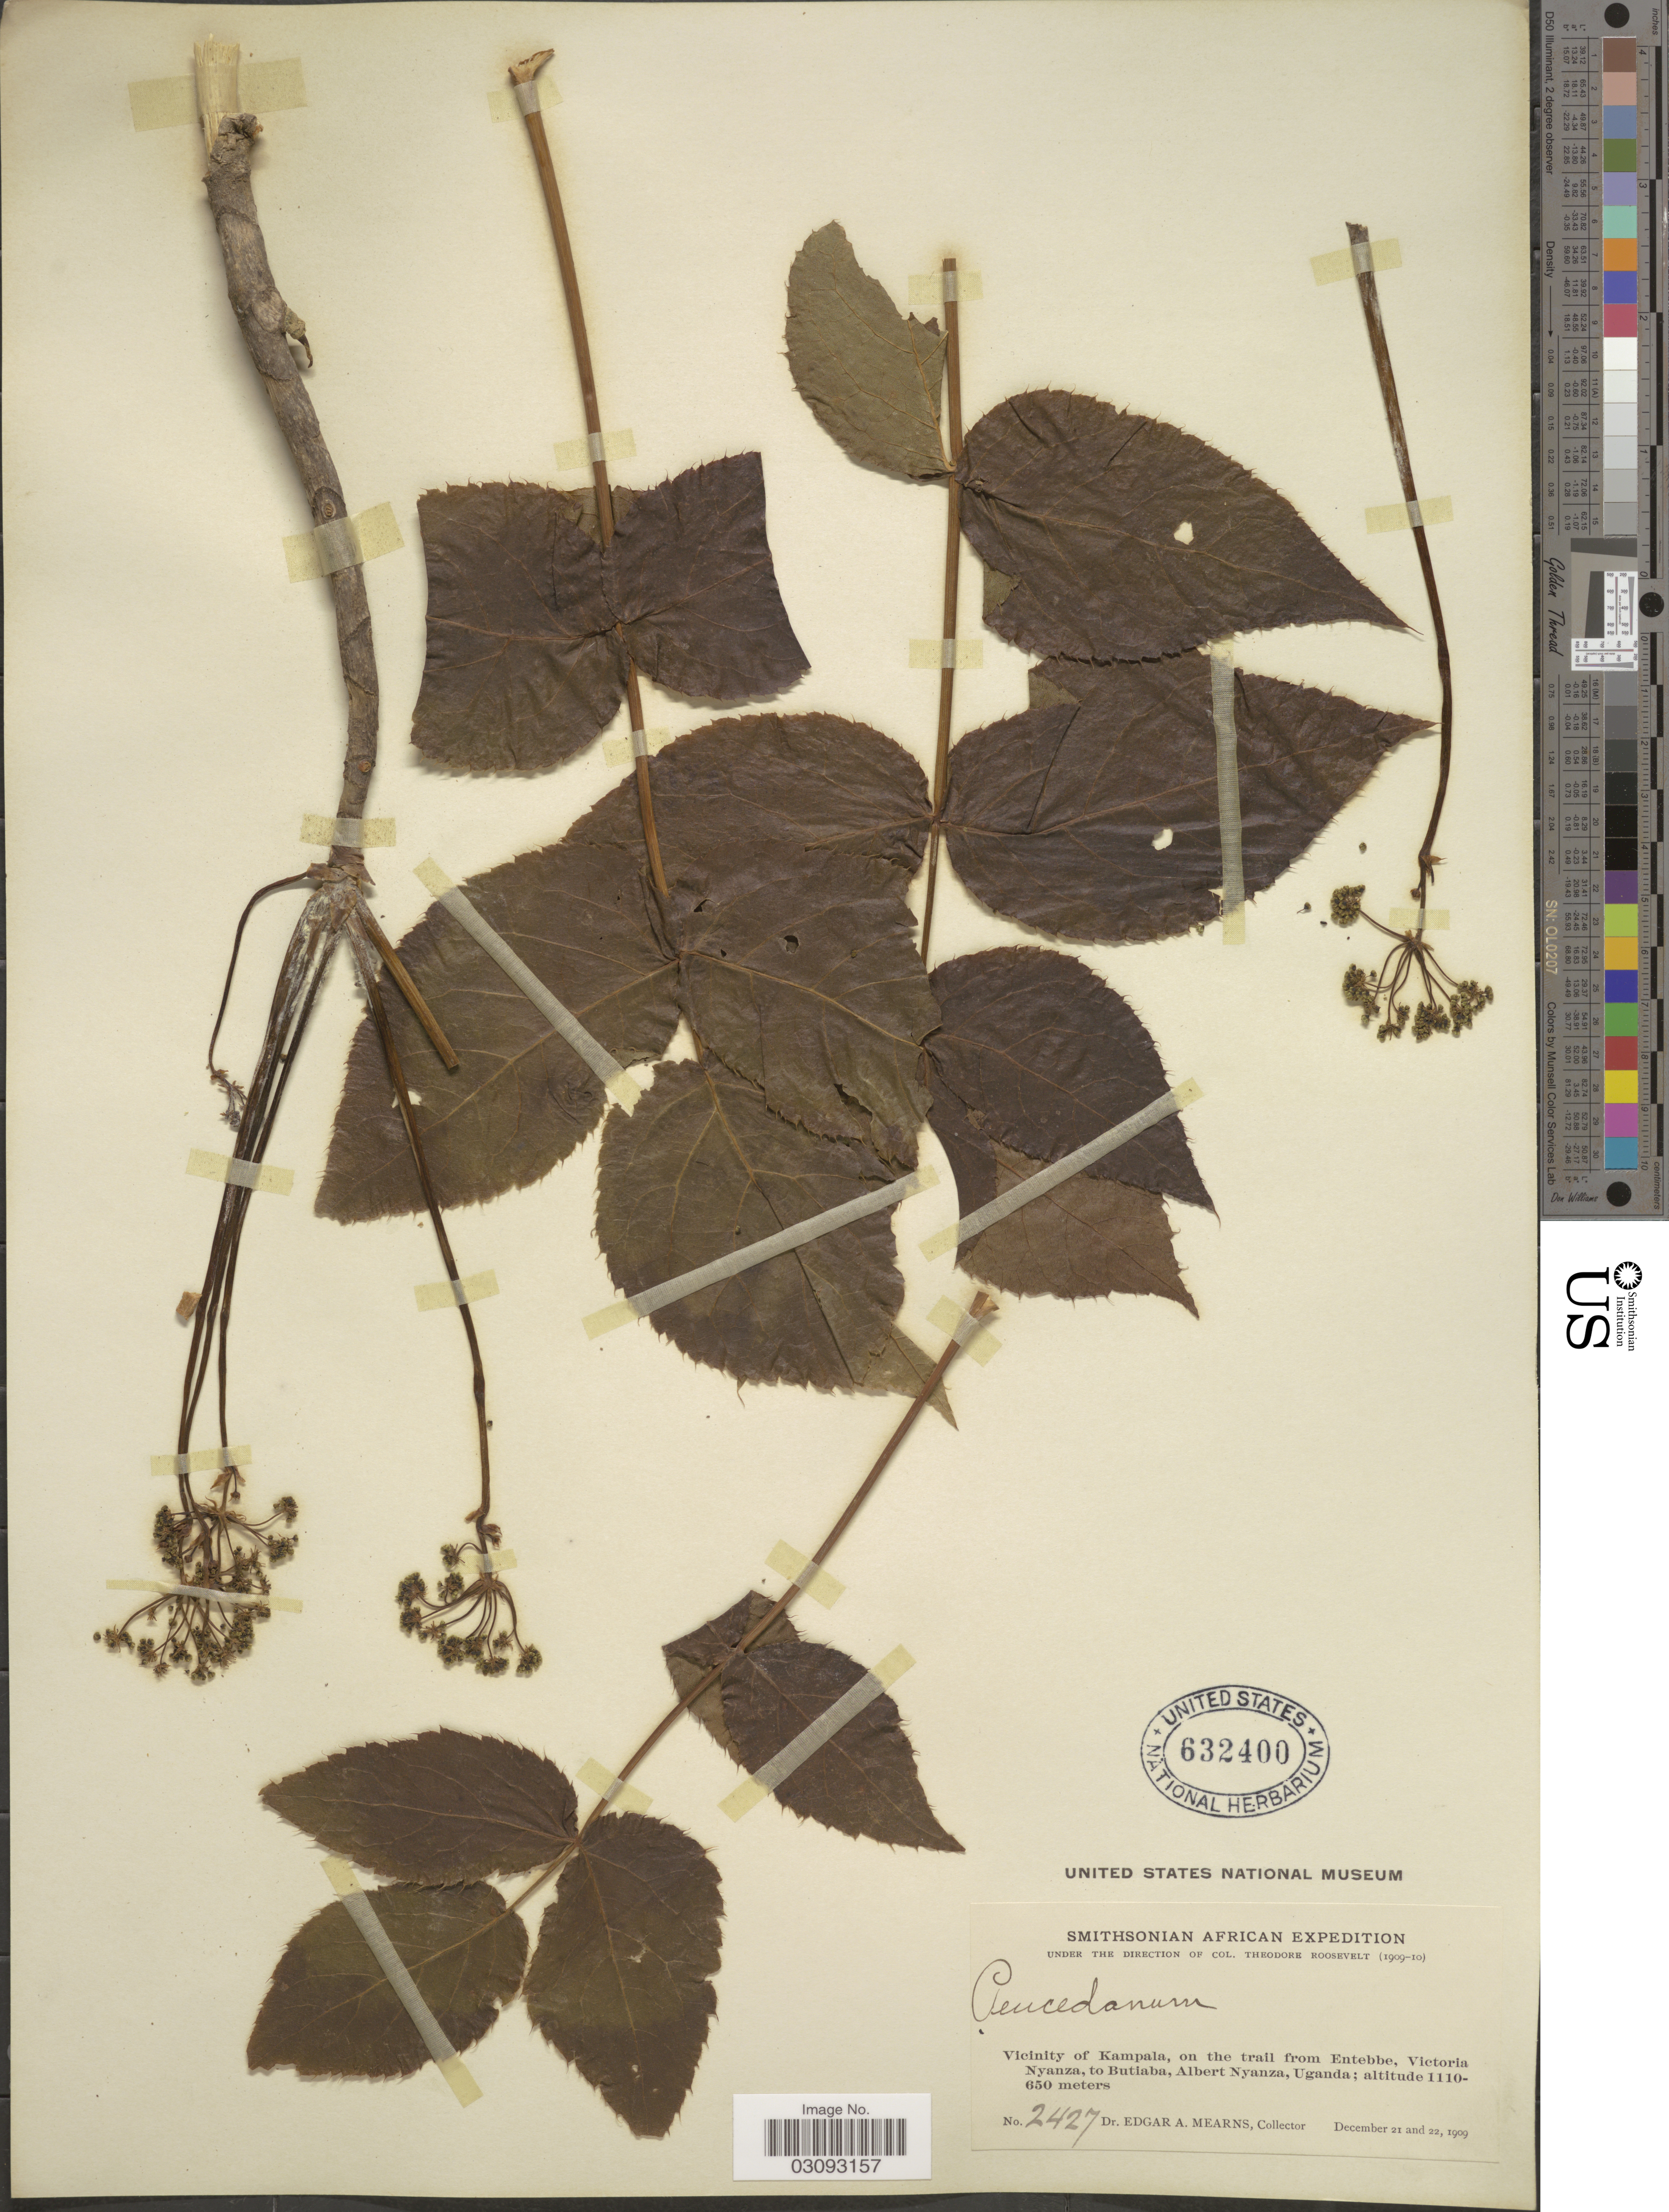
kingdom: Plantae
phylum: Tracheophyta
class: Magnoliopsida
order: Apiales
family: Apiaceae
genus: Peucedanum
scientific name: Peucedanum sp.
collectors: E. A. Mearns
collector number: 2427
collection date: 1909-12-21/1909-12-22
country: Uganda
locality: Vicinity of Kampala, on the trail from Entebbe, Victoria Nyanza, to Butiaba, Albert Nyanza.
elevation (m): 650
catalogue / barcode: US 632400